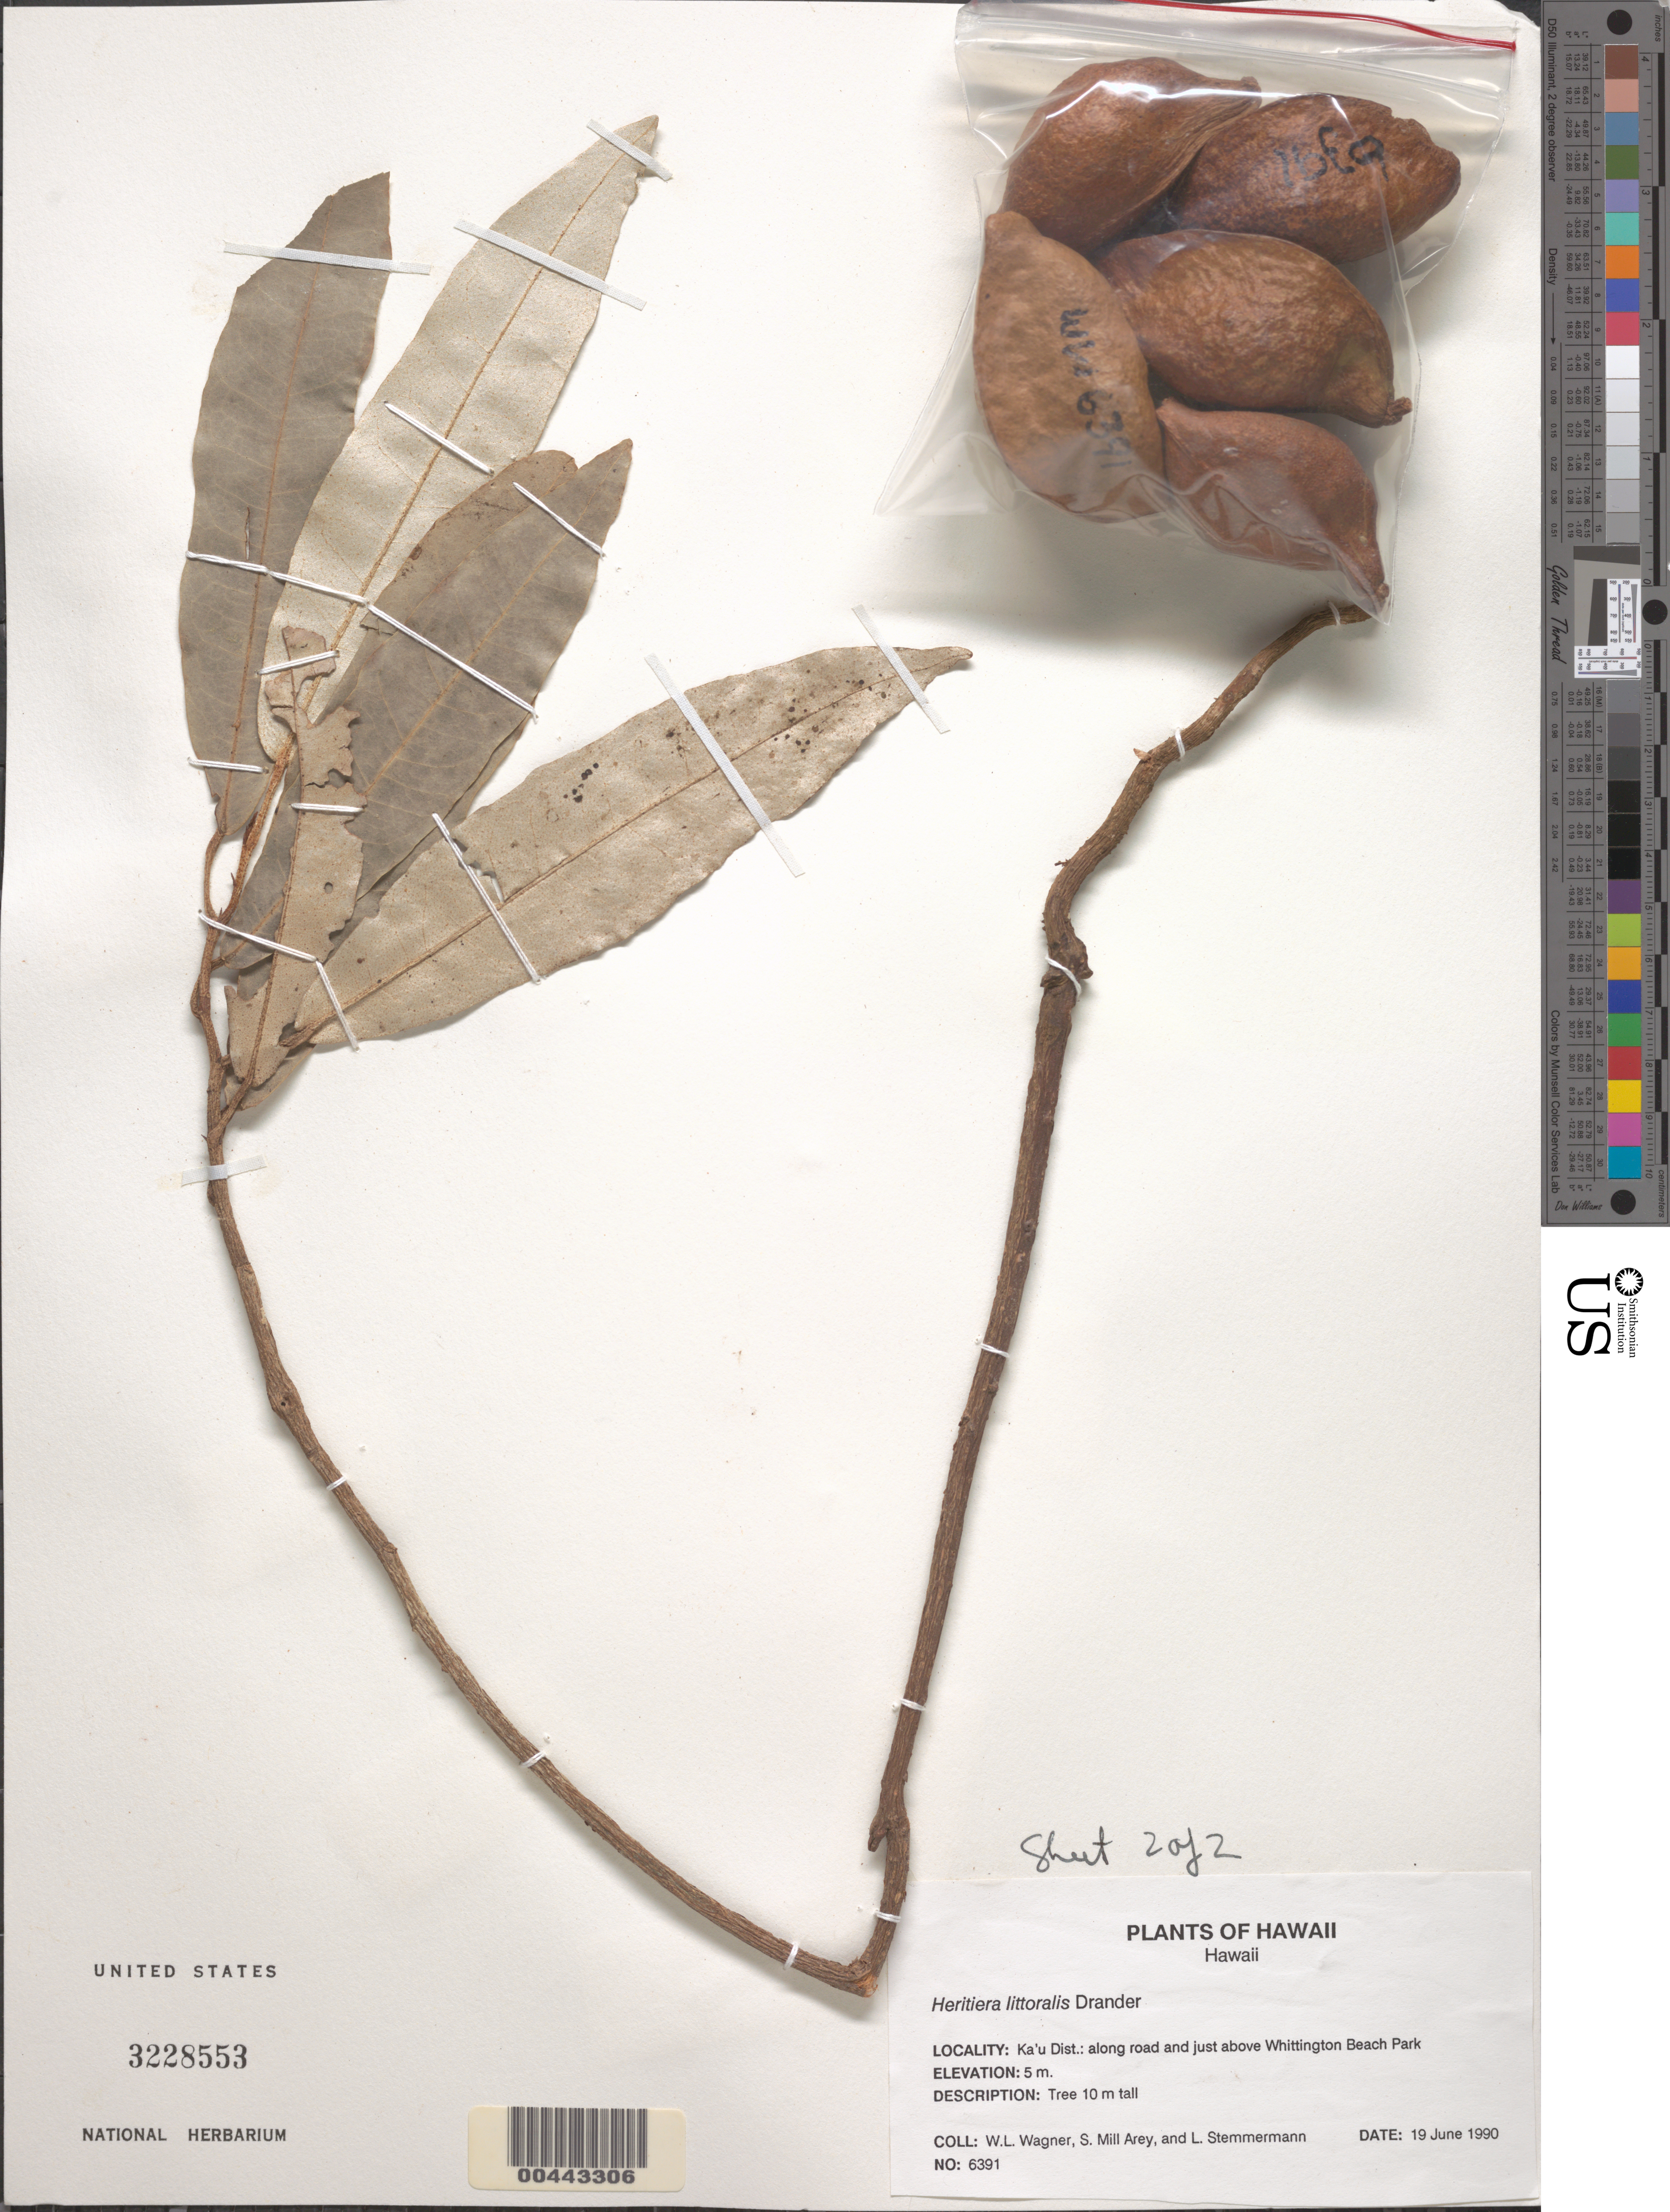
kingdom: Plantae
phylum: Tracheophyta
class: Magnoliopsida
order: Malvales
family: Malvaceae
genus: Heritiera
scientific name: Heritiera littoralis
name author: Aiton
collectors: W. L. Wagner, S. Arey & L. Stemmermann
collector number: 6391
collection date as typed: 19 Jun 1990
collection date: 1990-06-19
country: United States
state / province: Hawaii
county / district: Hawaii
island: Hawaii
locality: Kau Dist: along road and just above Whittington Beach Park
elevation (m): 5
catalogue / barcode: US 3228553